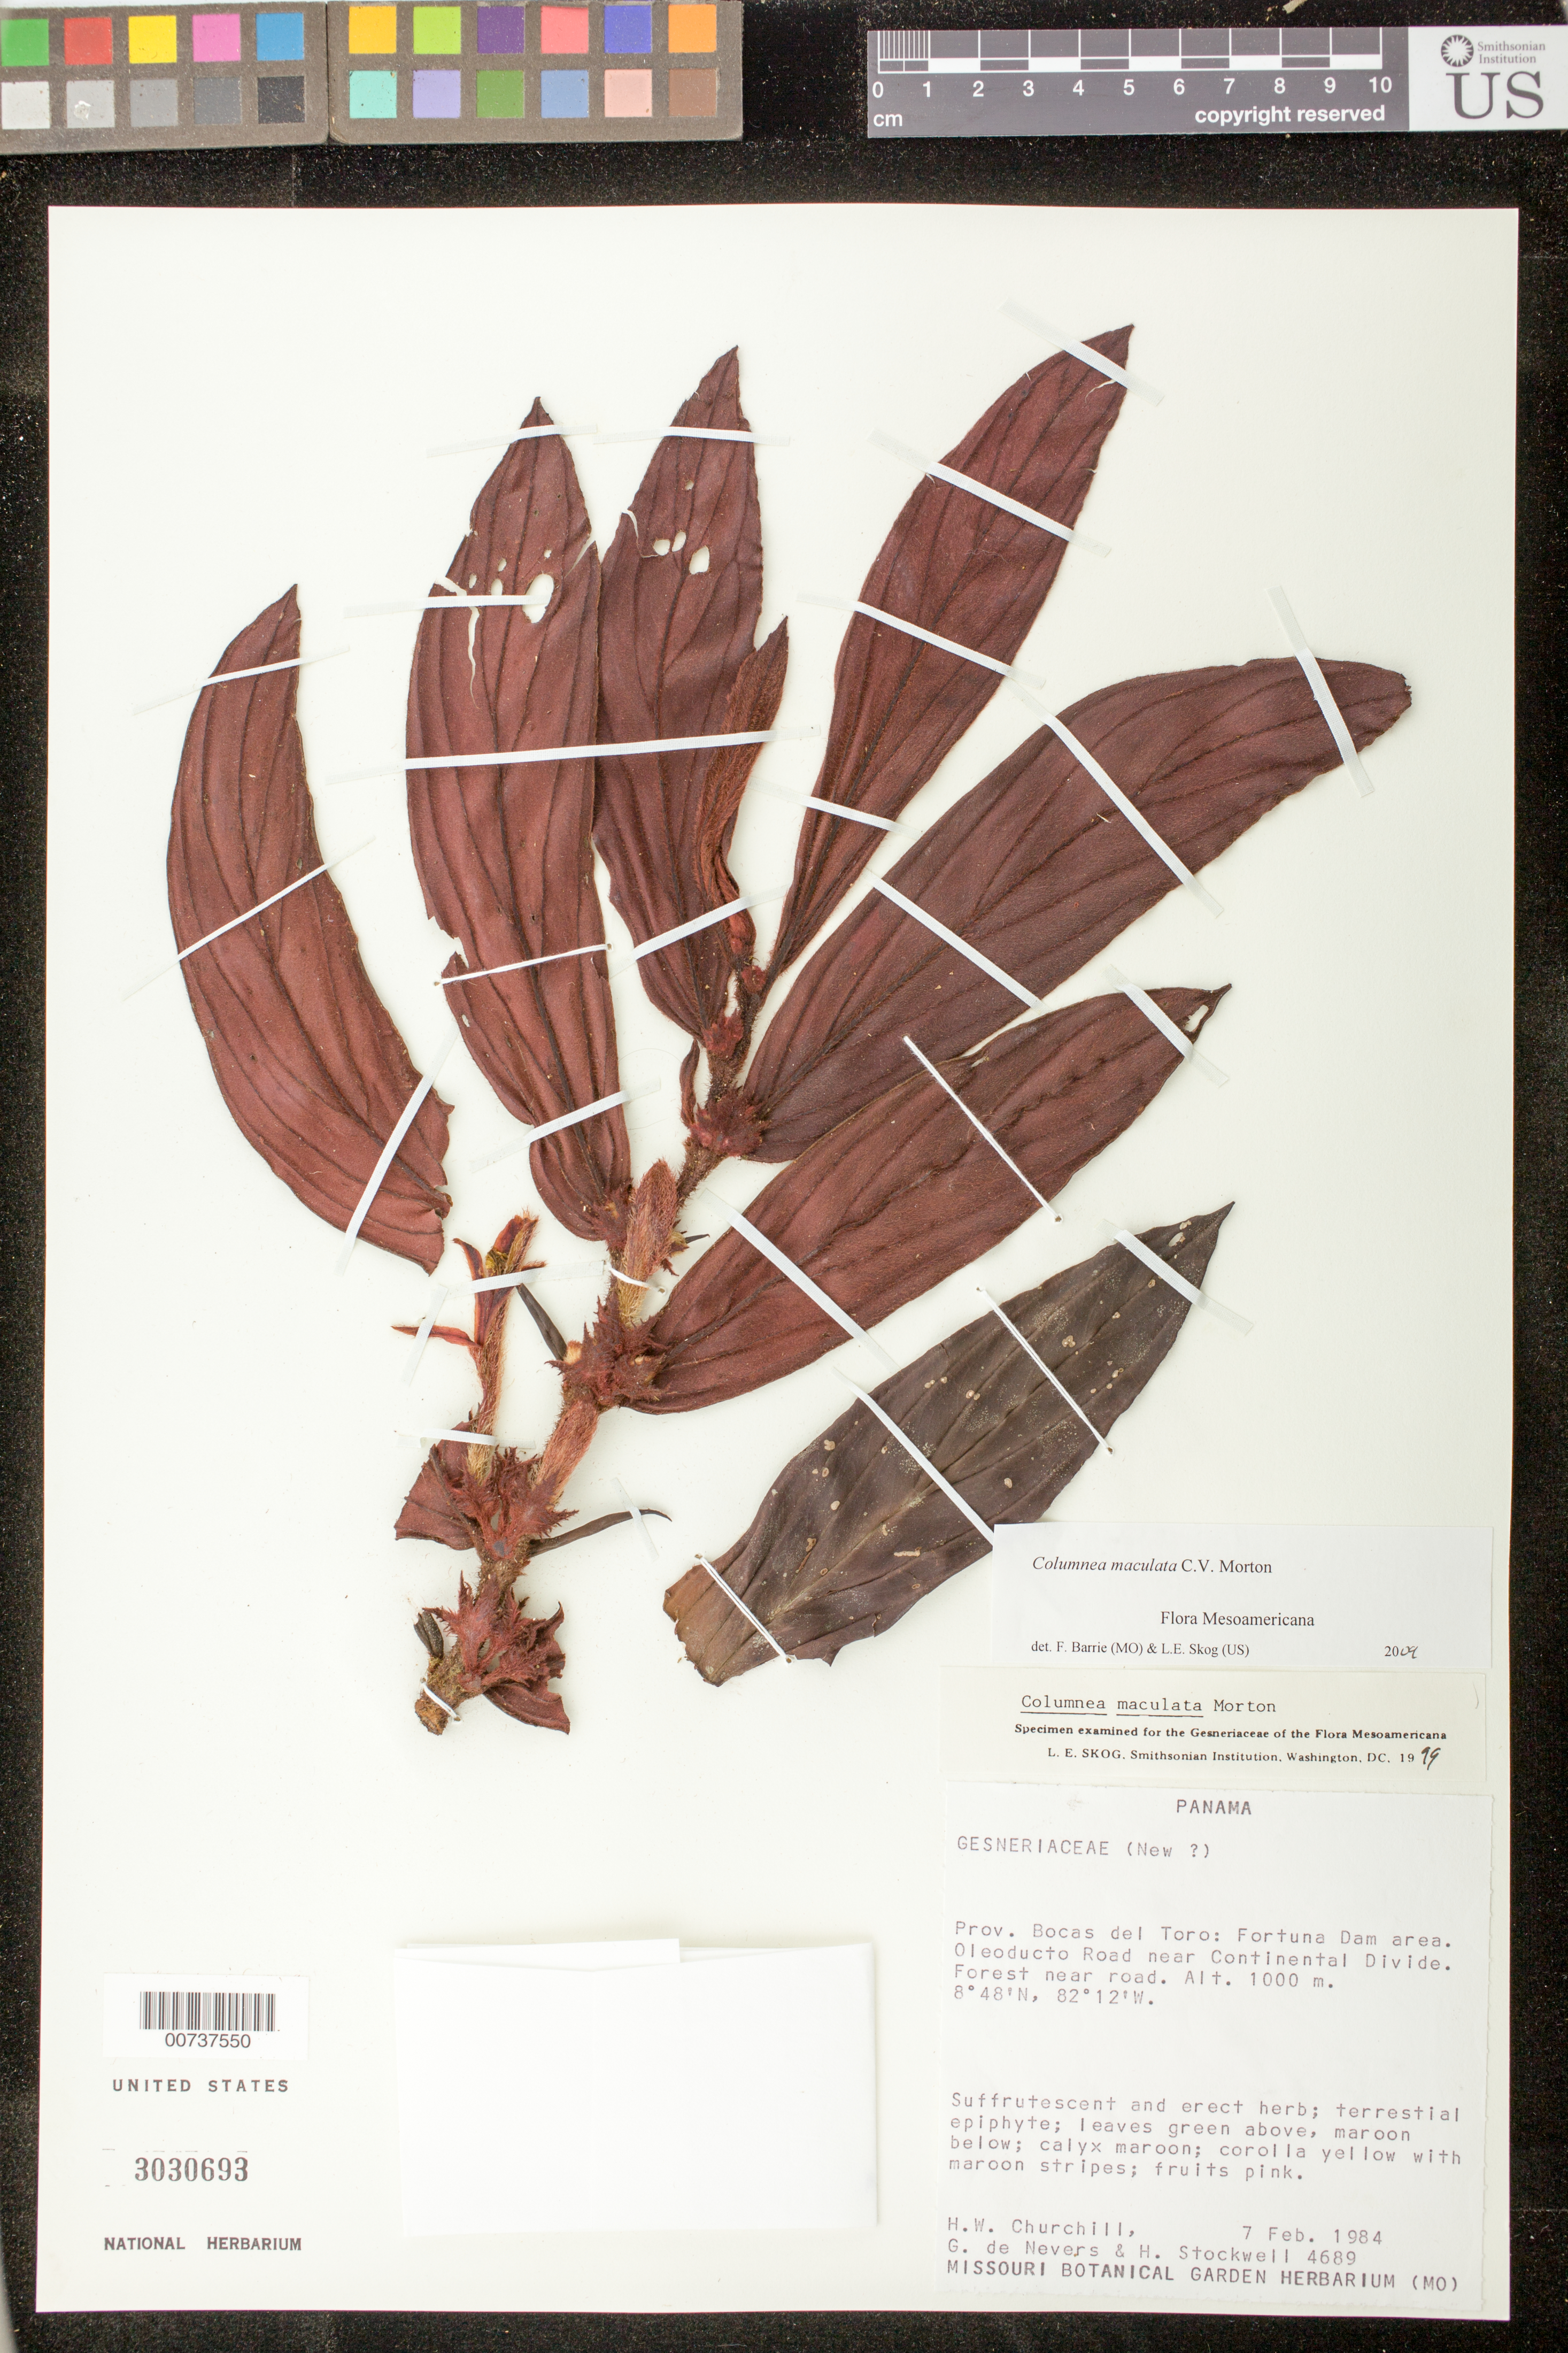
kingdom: Plantae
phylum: Tracheophyta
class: Magnoliopsida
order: Lamiales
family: Gesneriaceae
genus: Columnea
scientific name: Columnea maculata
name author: C.V. Morton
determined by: Skog, Laurence E.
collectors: H. Churchill, G. C. de Nevers & H. Stockwell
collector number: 4689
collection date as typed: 07 Feb 1984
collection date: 1984-02-07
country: Panama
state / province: Chiriquí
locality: Fortuna Dam area, Oleoducto Road near Continental Divide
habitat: Forest near road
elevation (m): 1000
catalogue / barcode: US 3030693